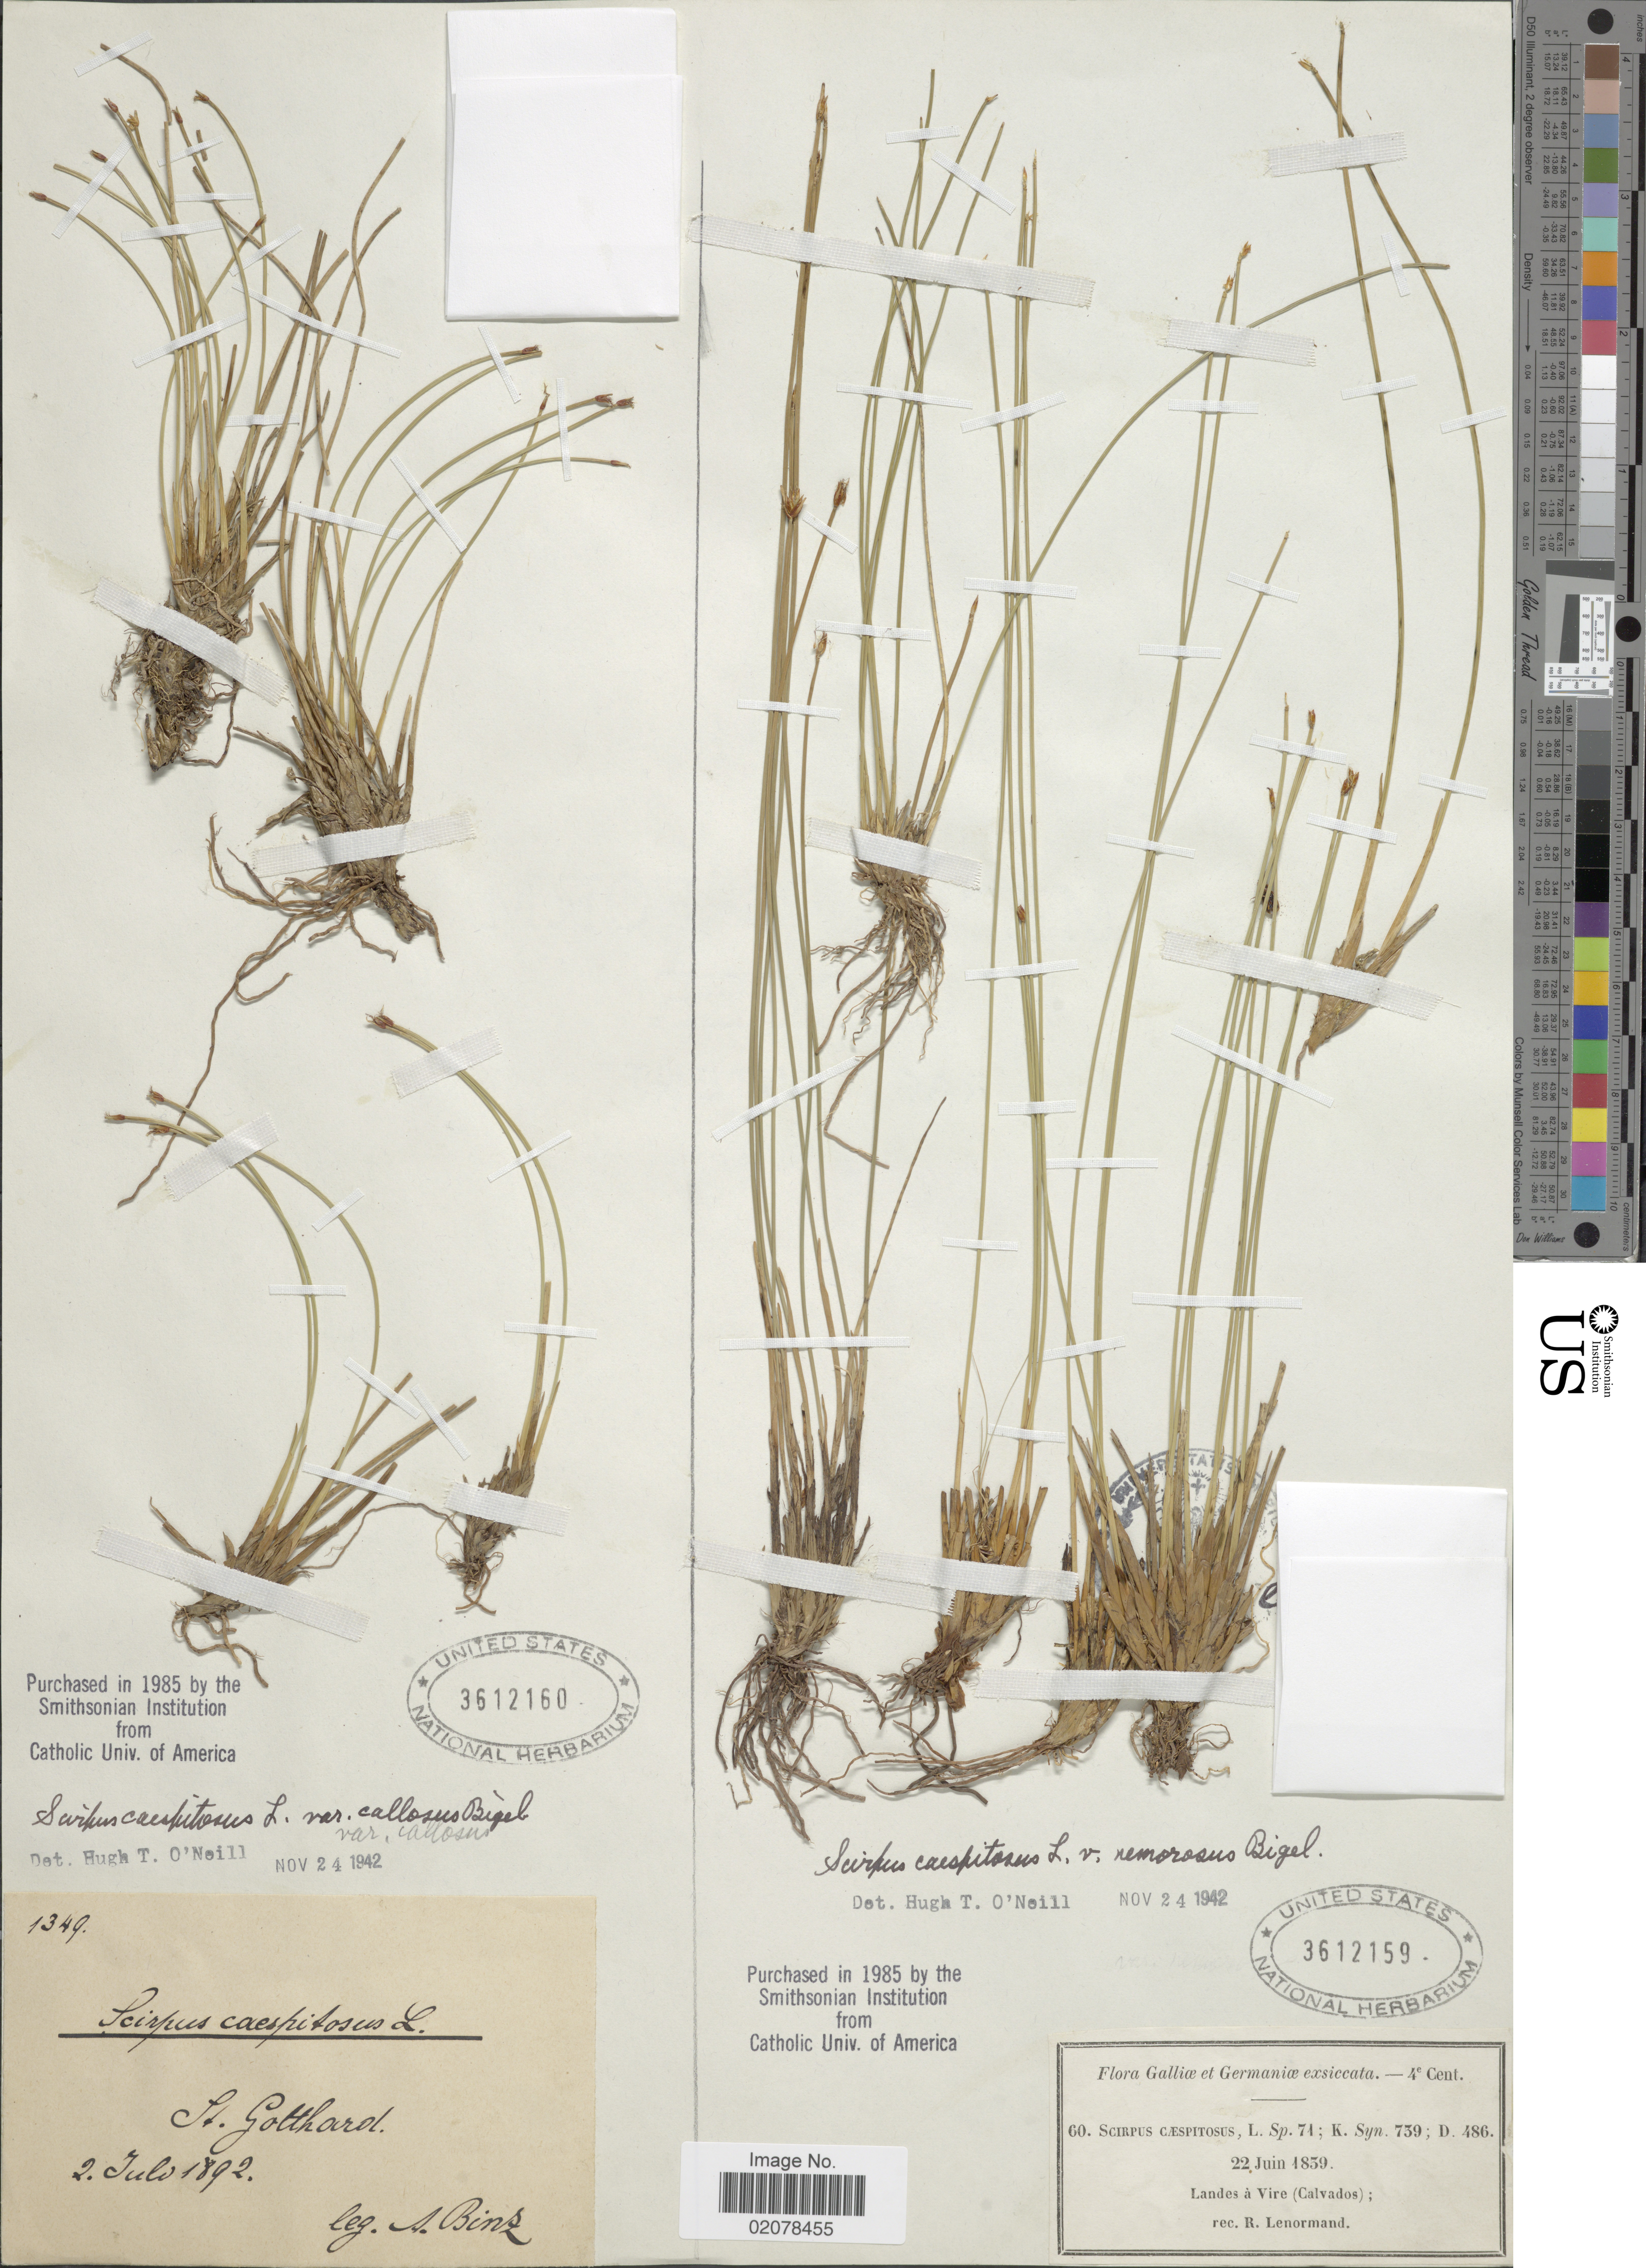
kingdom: Plantae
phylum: Tracheophyta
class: Liliopsida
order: Poales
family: Cyperaceae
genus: Trichophorum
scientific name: Trichophorum cespitosum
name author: (L.) Hartm.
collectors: A. Binz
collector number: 1349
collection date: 1892-07-02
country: Switzerland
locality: St. Gotthard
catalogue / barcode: US 3612160